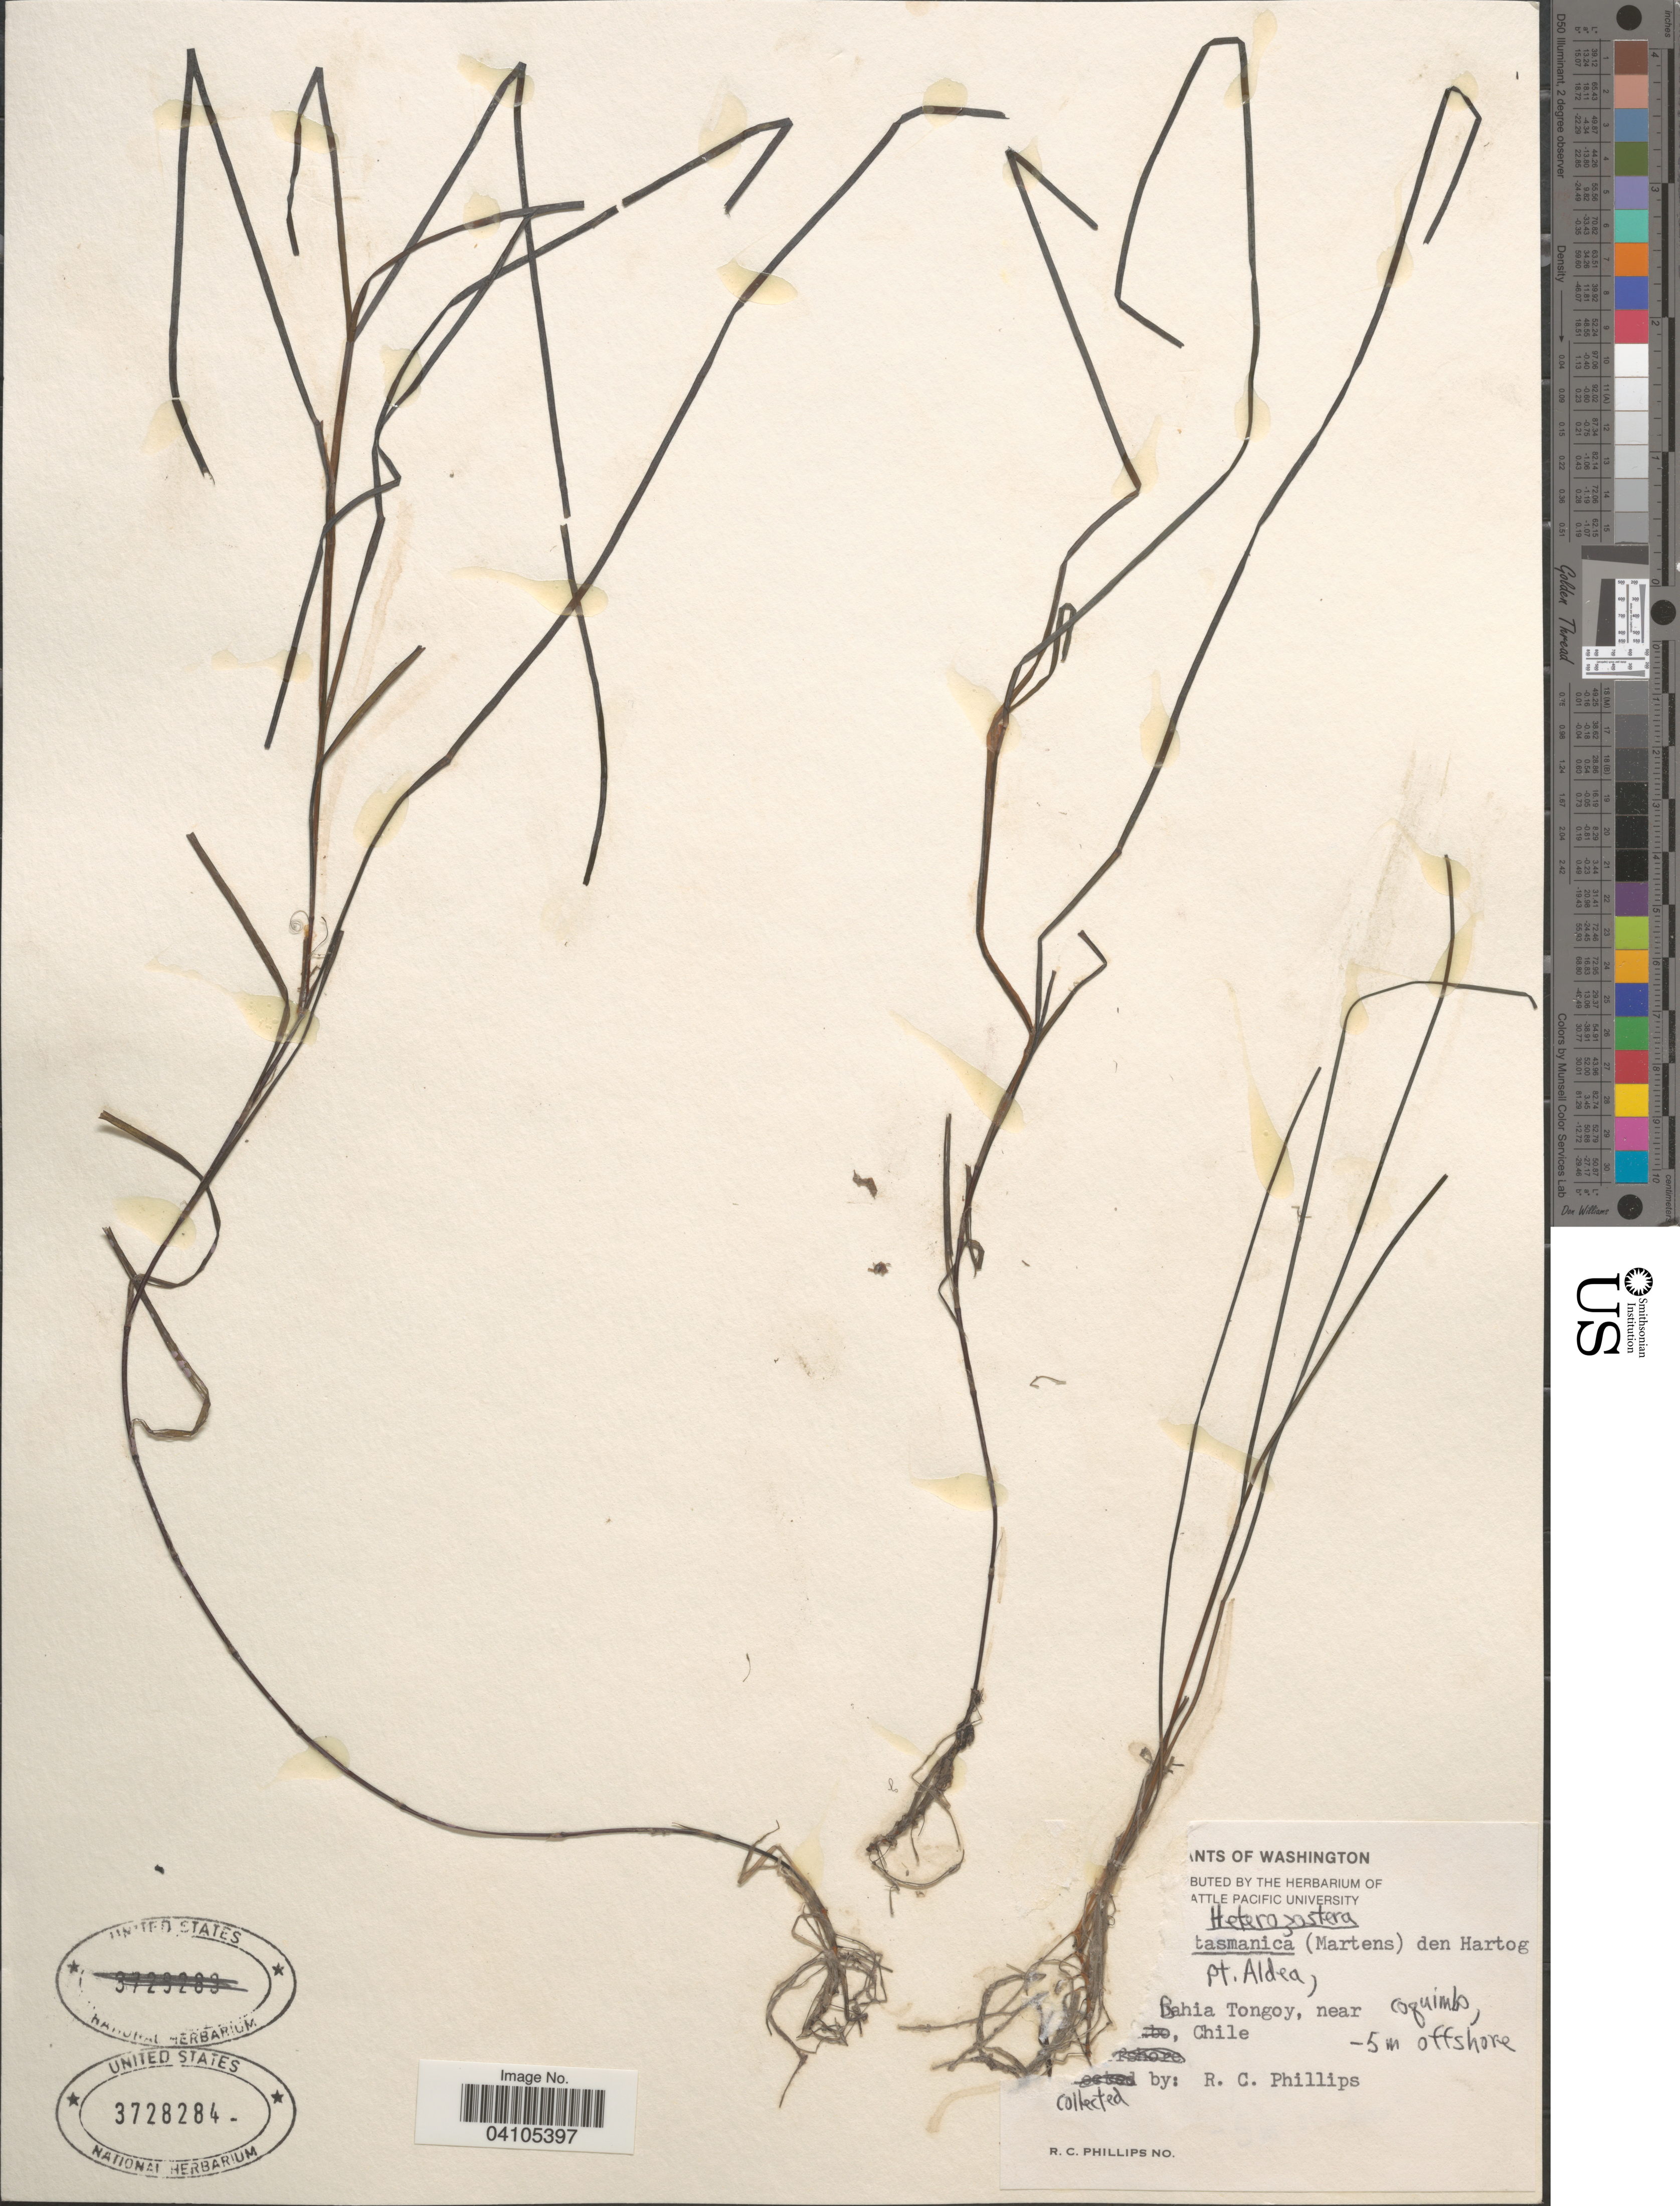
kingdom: Plantae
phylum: Tracheophyta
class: Liliopsida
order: Alismatales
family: Zosteraceae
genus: Heterozostera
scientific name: Heterozostera tasmanica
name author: (Martens ex Aschers.) Hartog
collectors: R. C. Phillips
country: Chile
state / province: Coquimbo (IV)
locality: Pt. Aldea, Bahia Tongoy, near Coquimbo.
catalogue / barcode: US 3728284